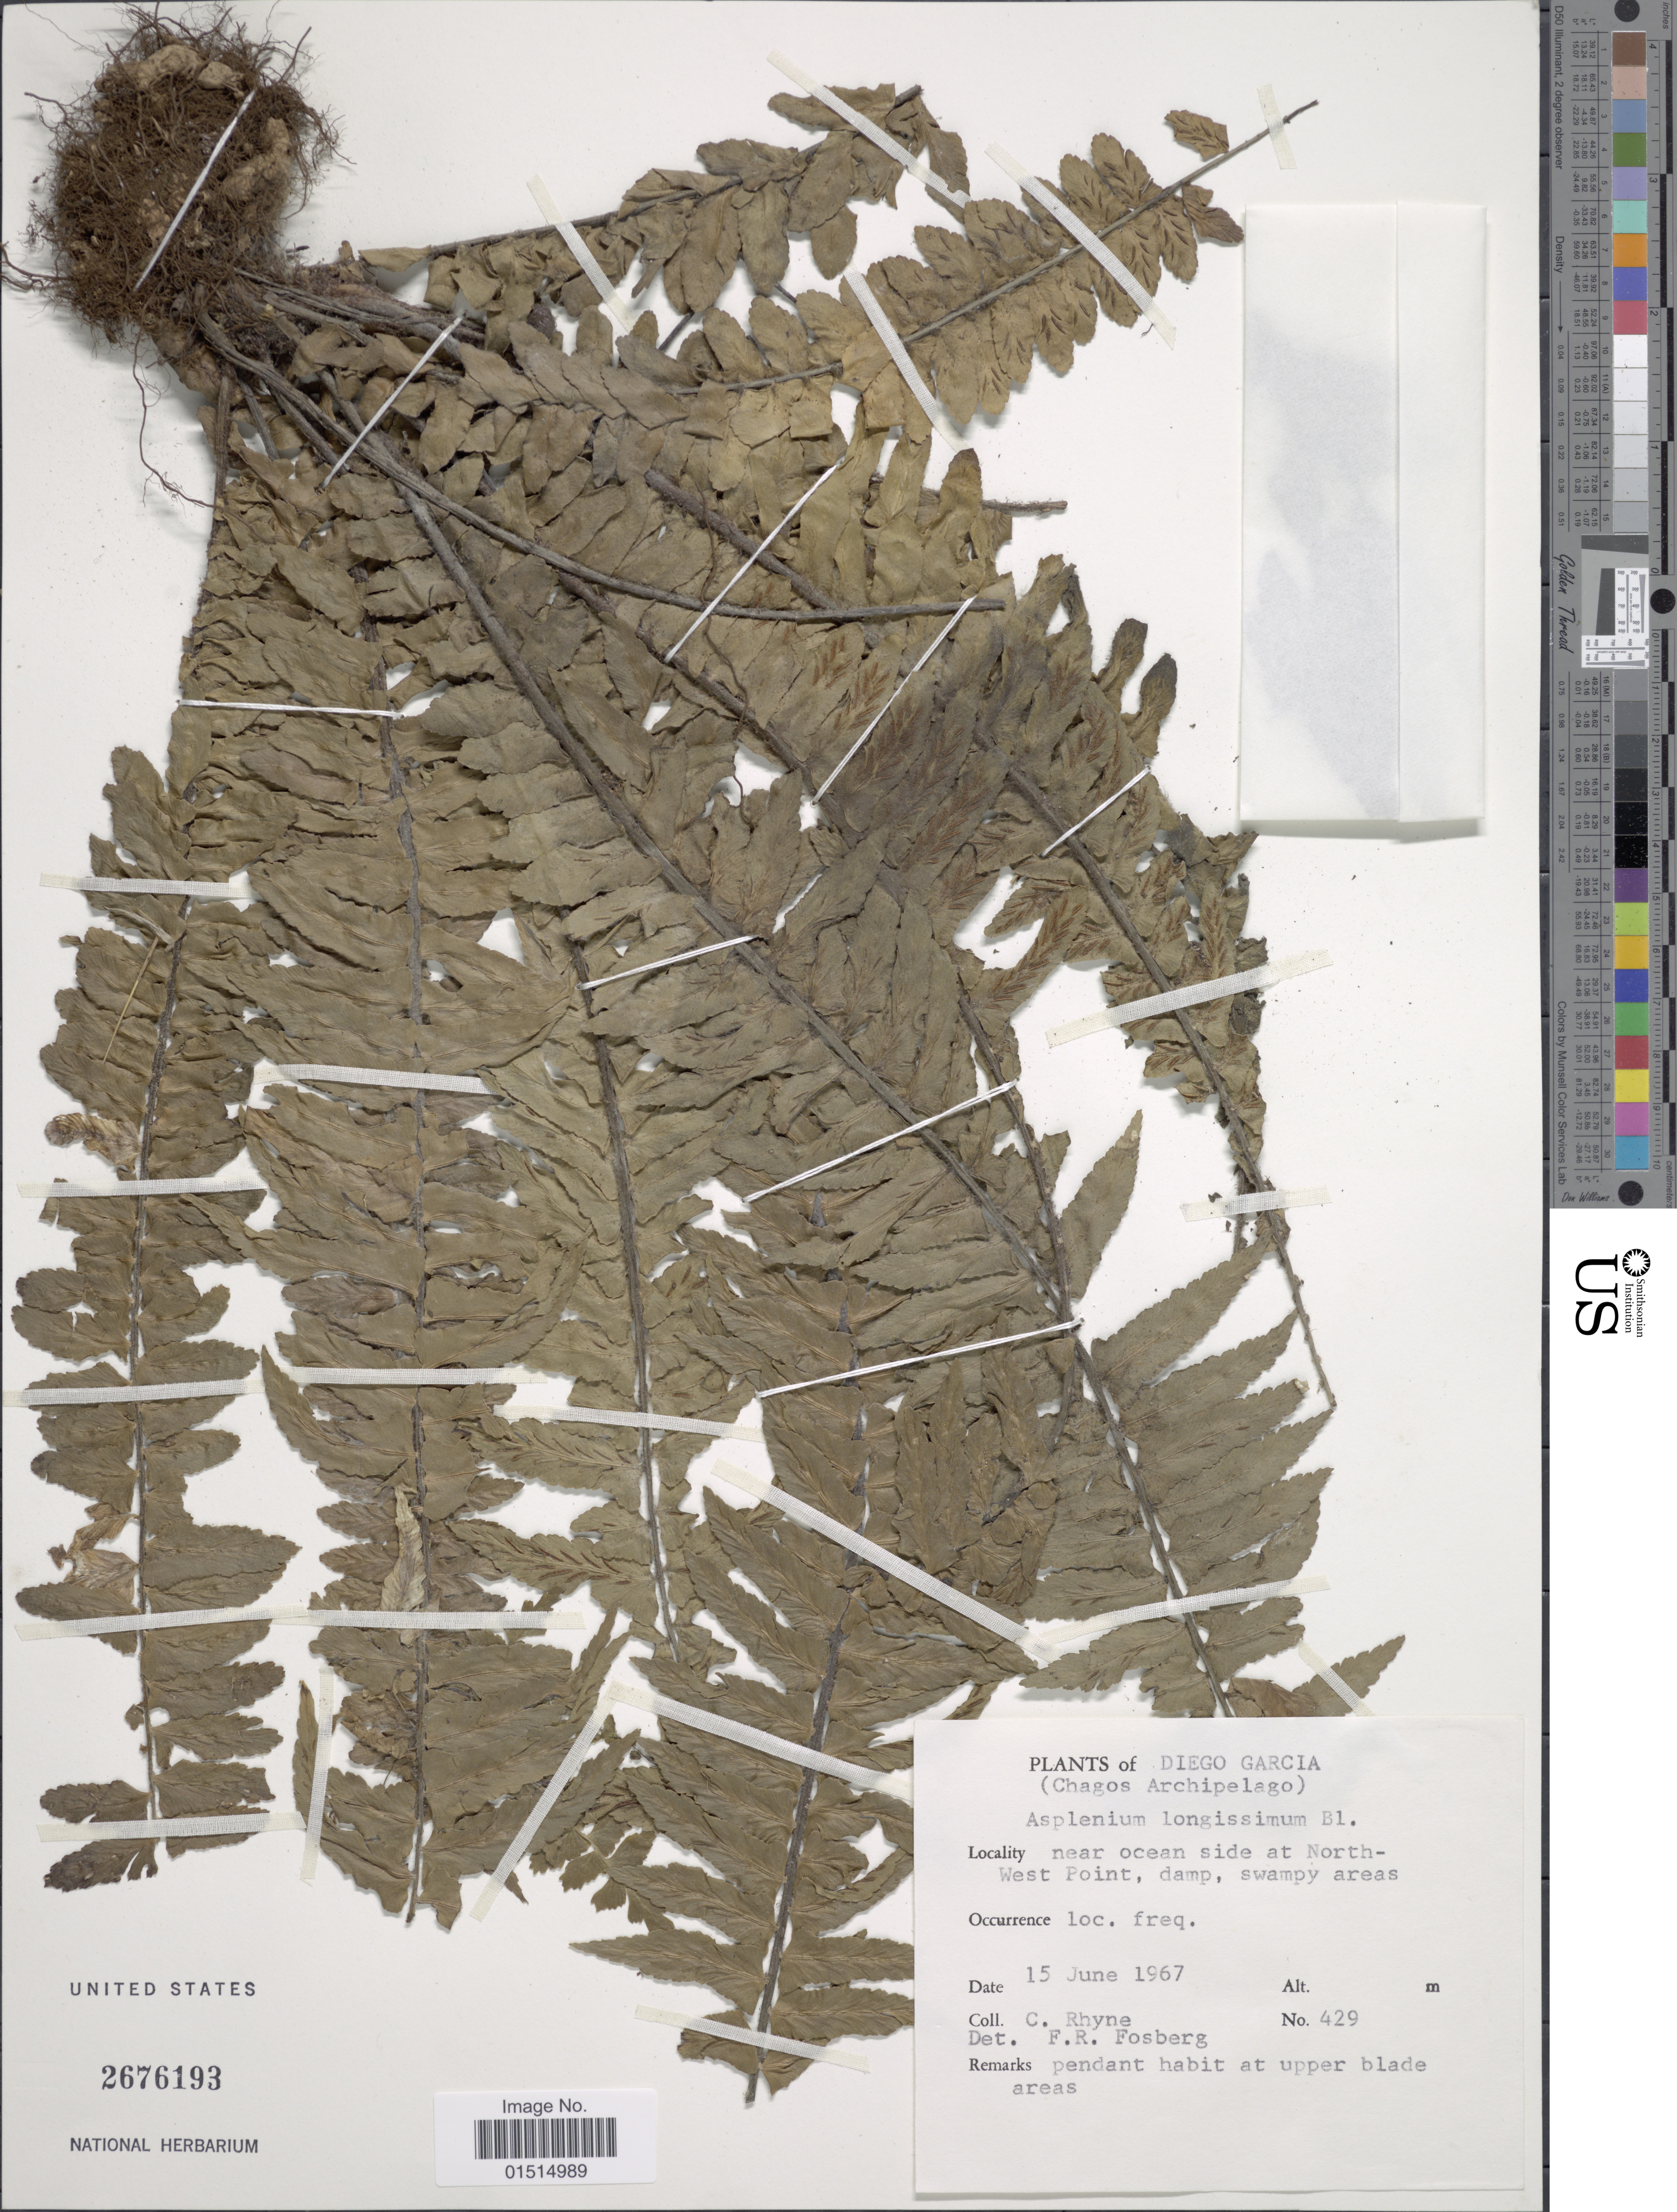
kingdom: Plantae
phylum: Tracheophyta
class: Polypodiopsida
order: Polypodiales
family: Aspleniaceae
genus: Asplenium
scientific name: Asplenium longissimum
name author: Blume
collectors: C. Rhyne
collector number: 429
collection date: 1967-06-15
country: British Indian Ocean Territory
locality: Diego Garcia, near ocean side at North West Point, damp, swampy areas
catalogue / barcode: US 2676193